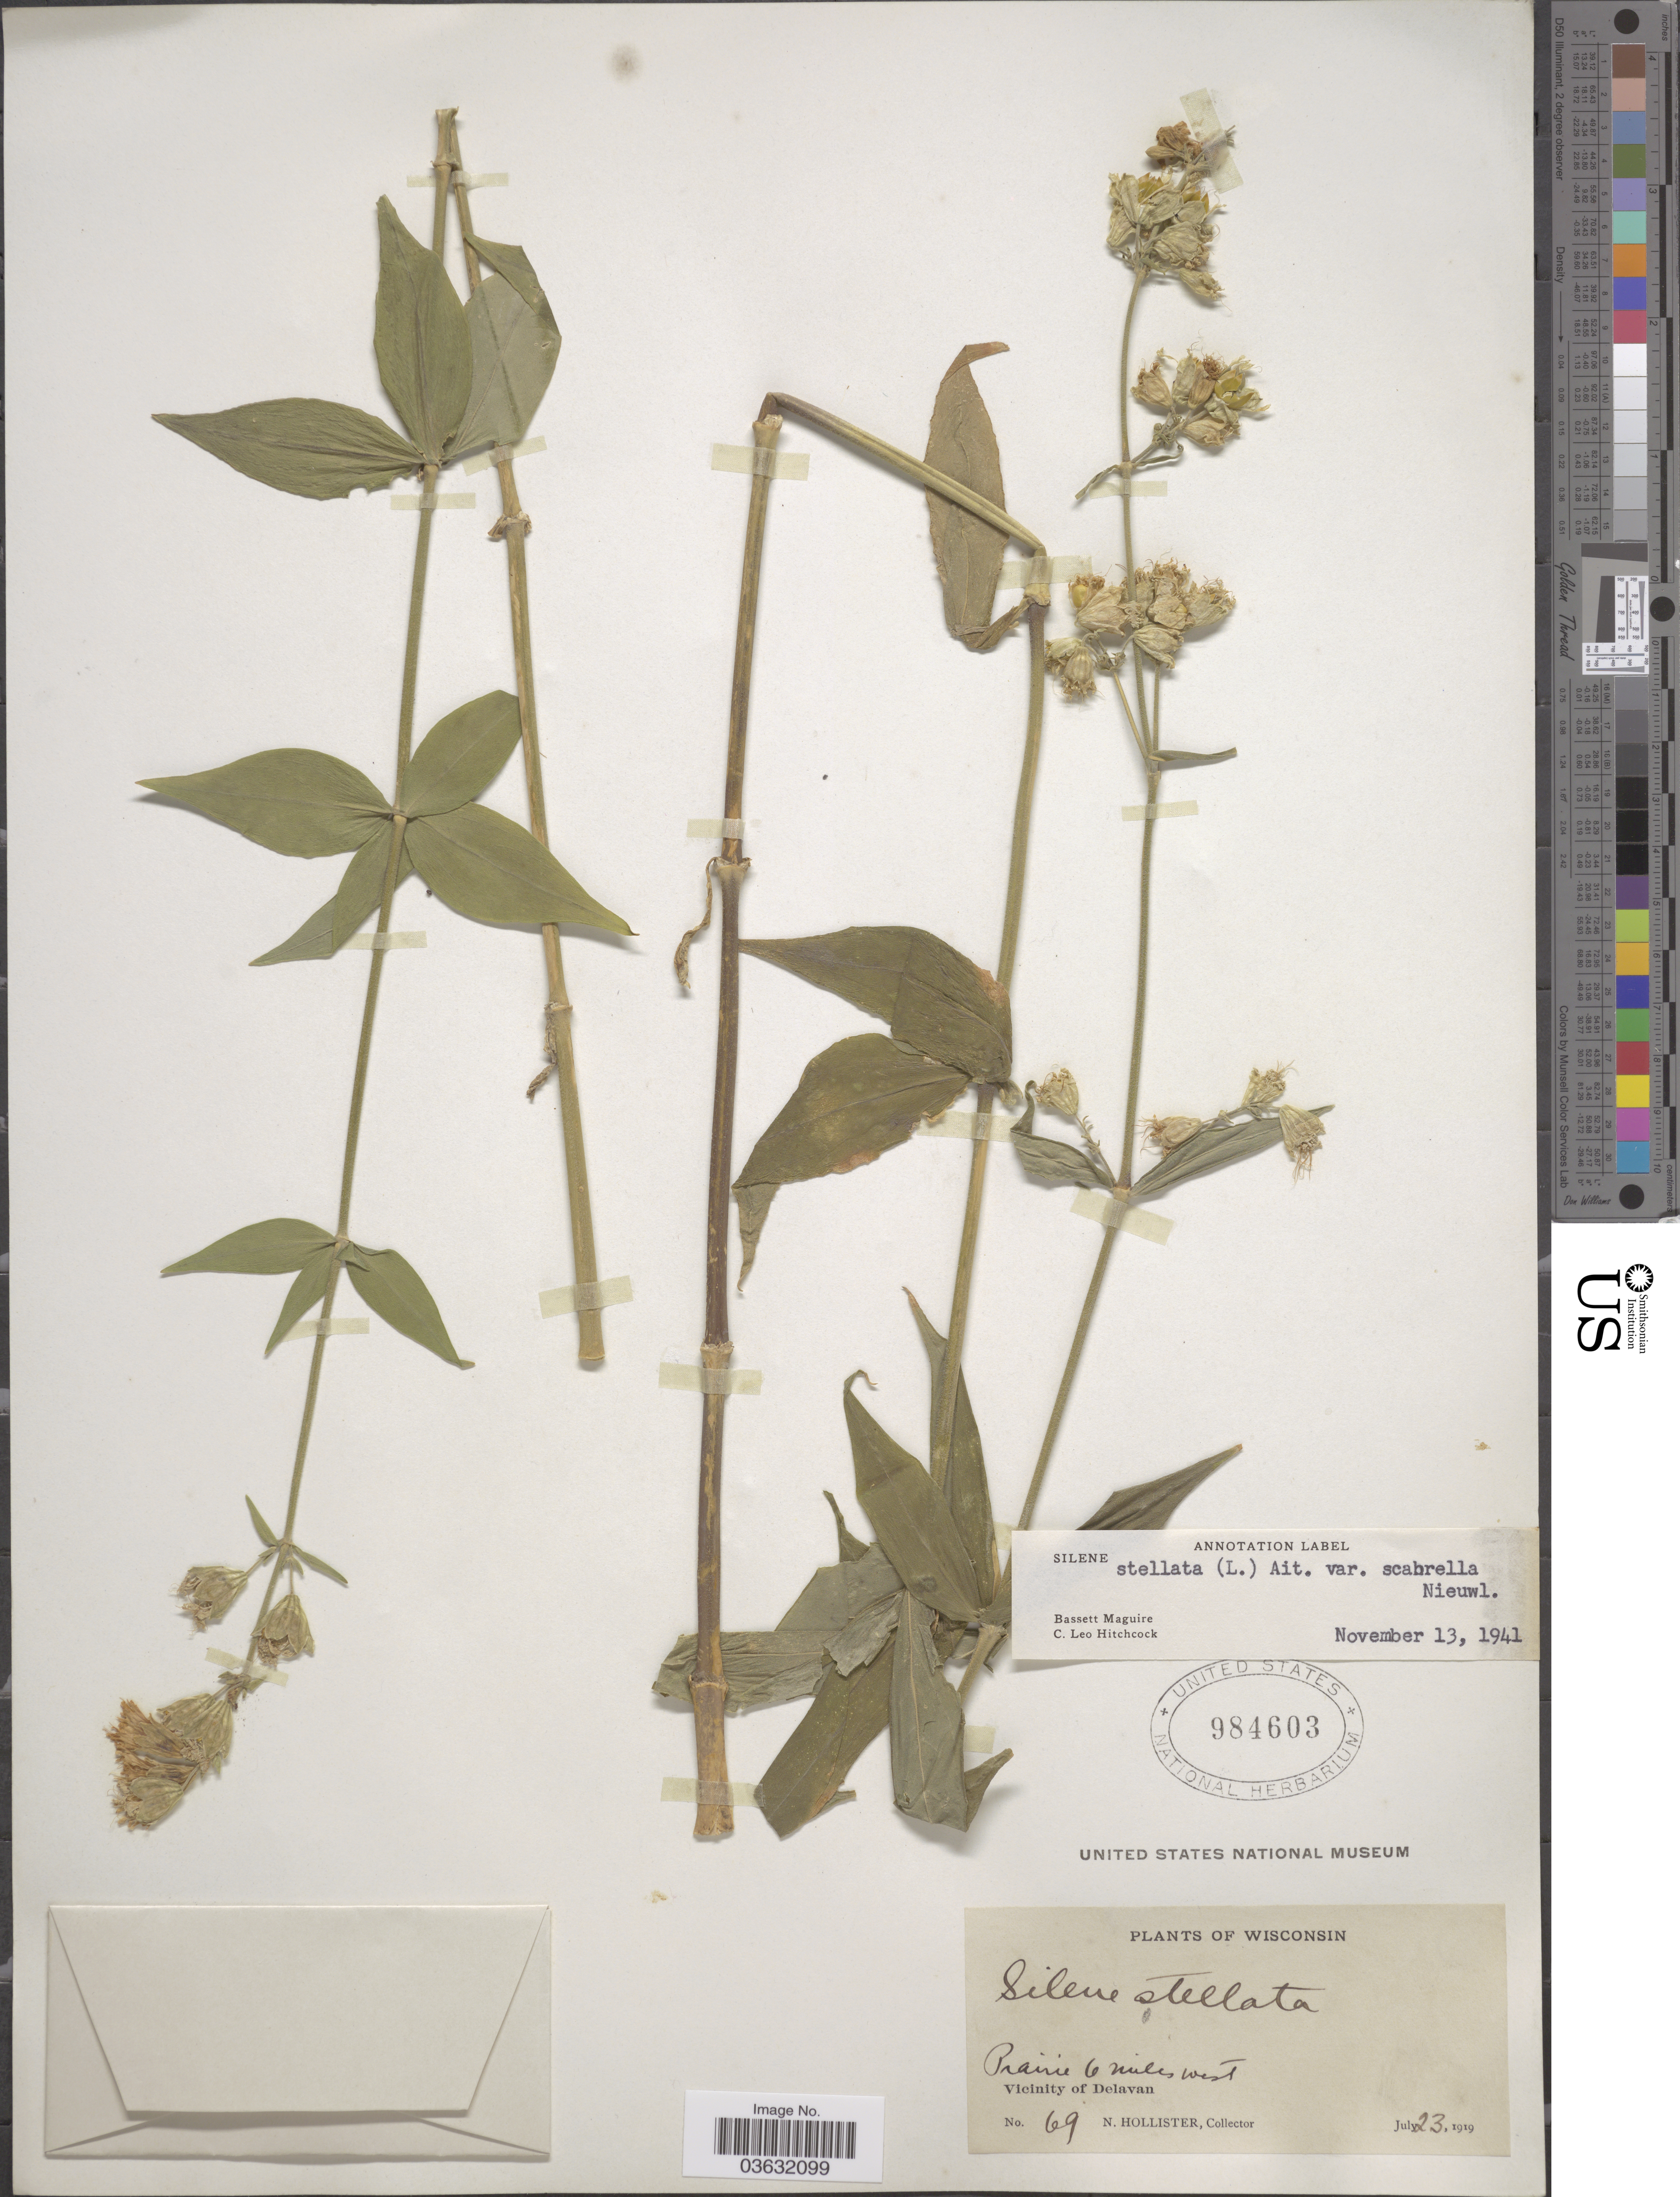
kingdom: Plantae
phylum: Tracheophyta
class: Magnoliopsida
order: Caryophyllales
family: Caryophyllaceae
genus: Silene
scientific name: Silene stellata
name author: (L.) Coyte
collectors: N. Hollister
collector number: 69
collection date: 1919-07-23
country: United States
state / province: Wisconsin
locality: Prairie 6 miles west. Vicinity of Delavan.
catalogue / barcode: US 984603